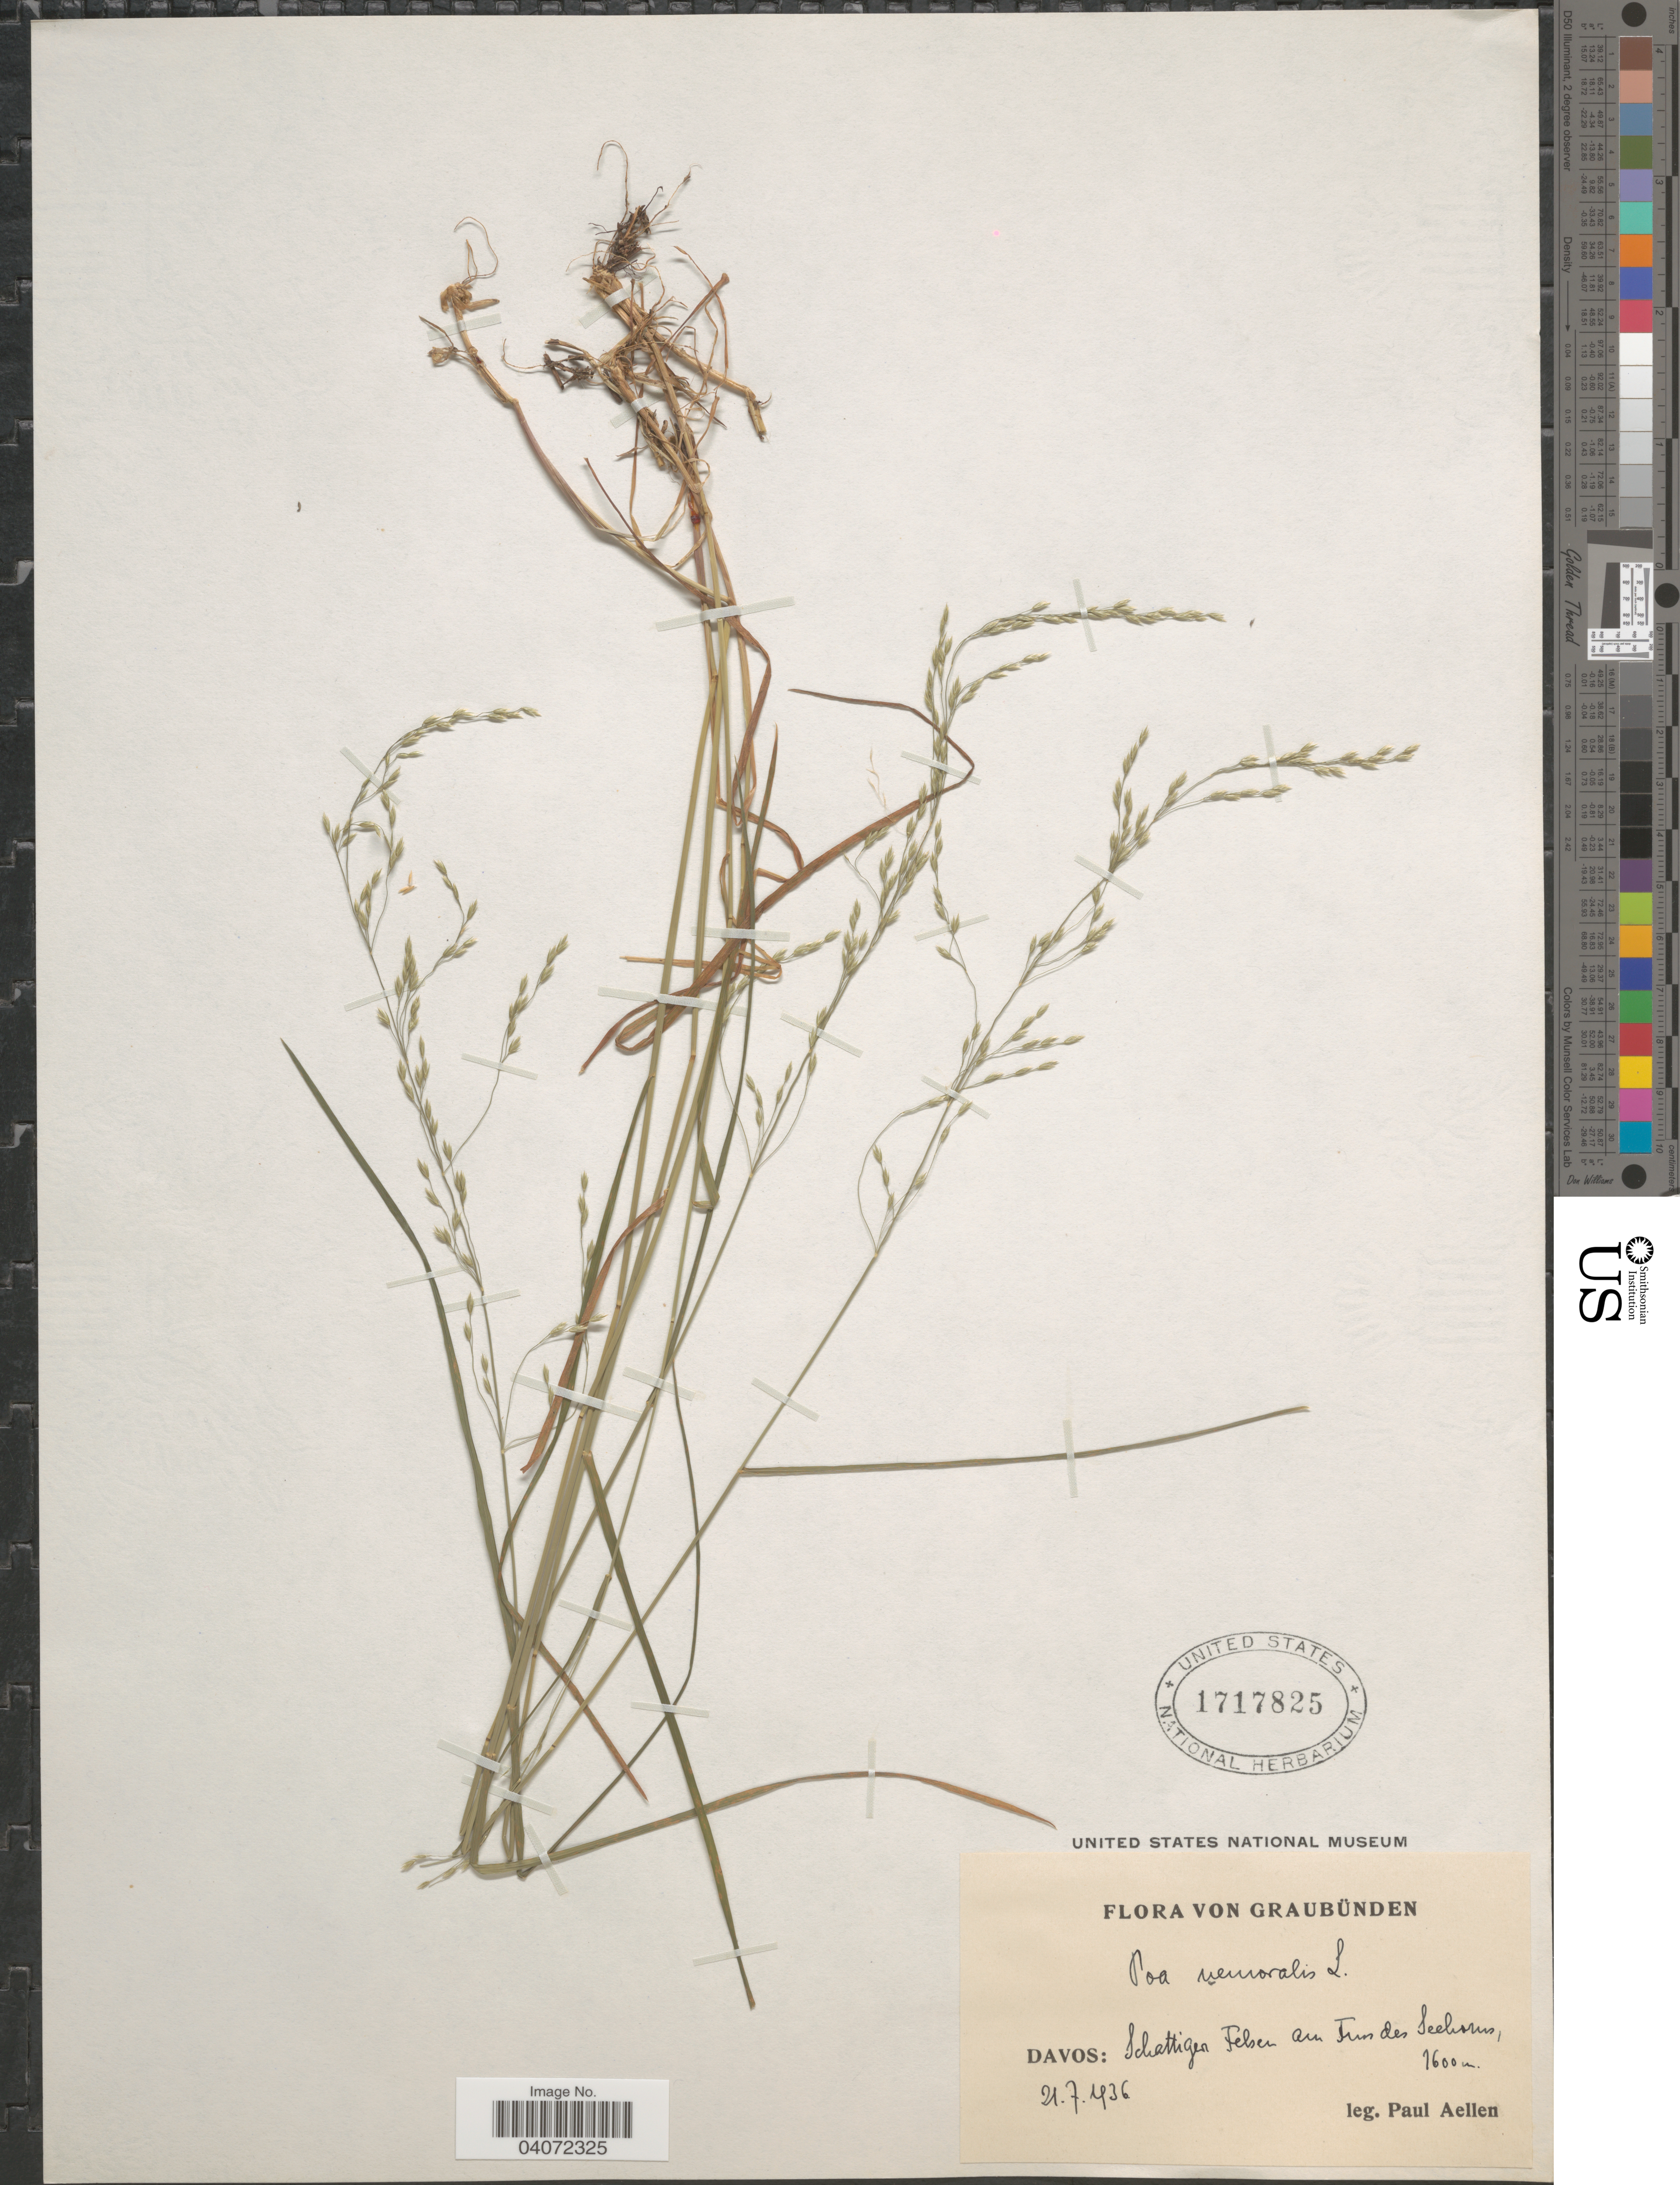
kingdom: Plantae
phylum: Tracheophyta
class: Liliopsida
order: Poales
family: Poaceae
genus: Poa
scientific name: Poa nemoralis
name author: L.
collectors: P. Aellen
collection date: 1936-07-21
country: Switzerland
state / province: Graubunden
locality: Davos: Schattigen Felsen au Tun des Seehorn.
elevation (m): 1600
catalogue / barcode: US 1717825